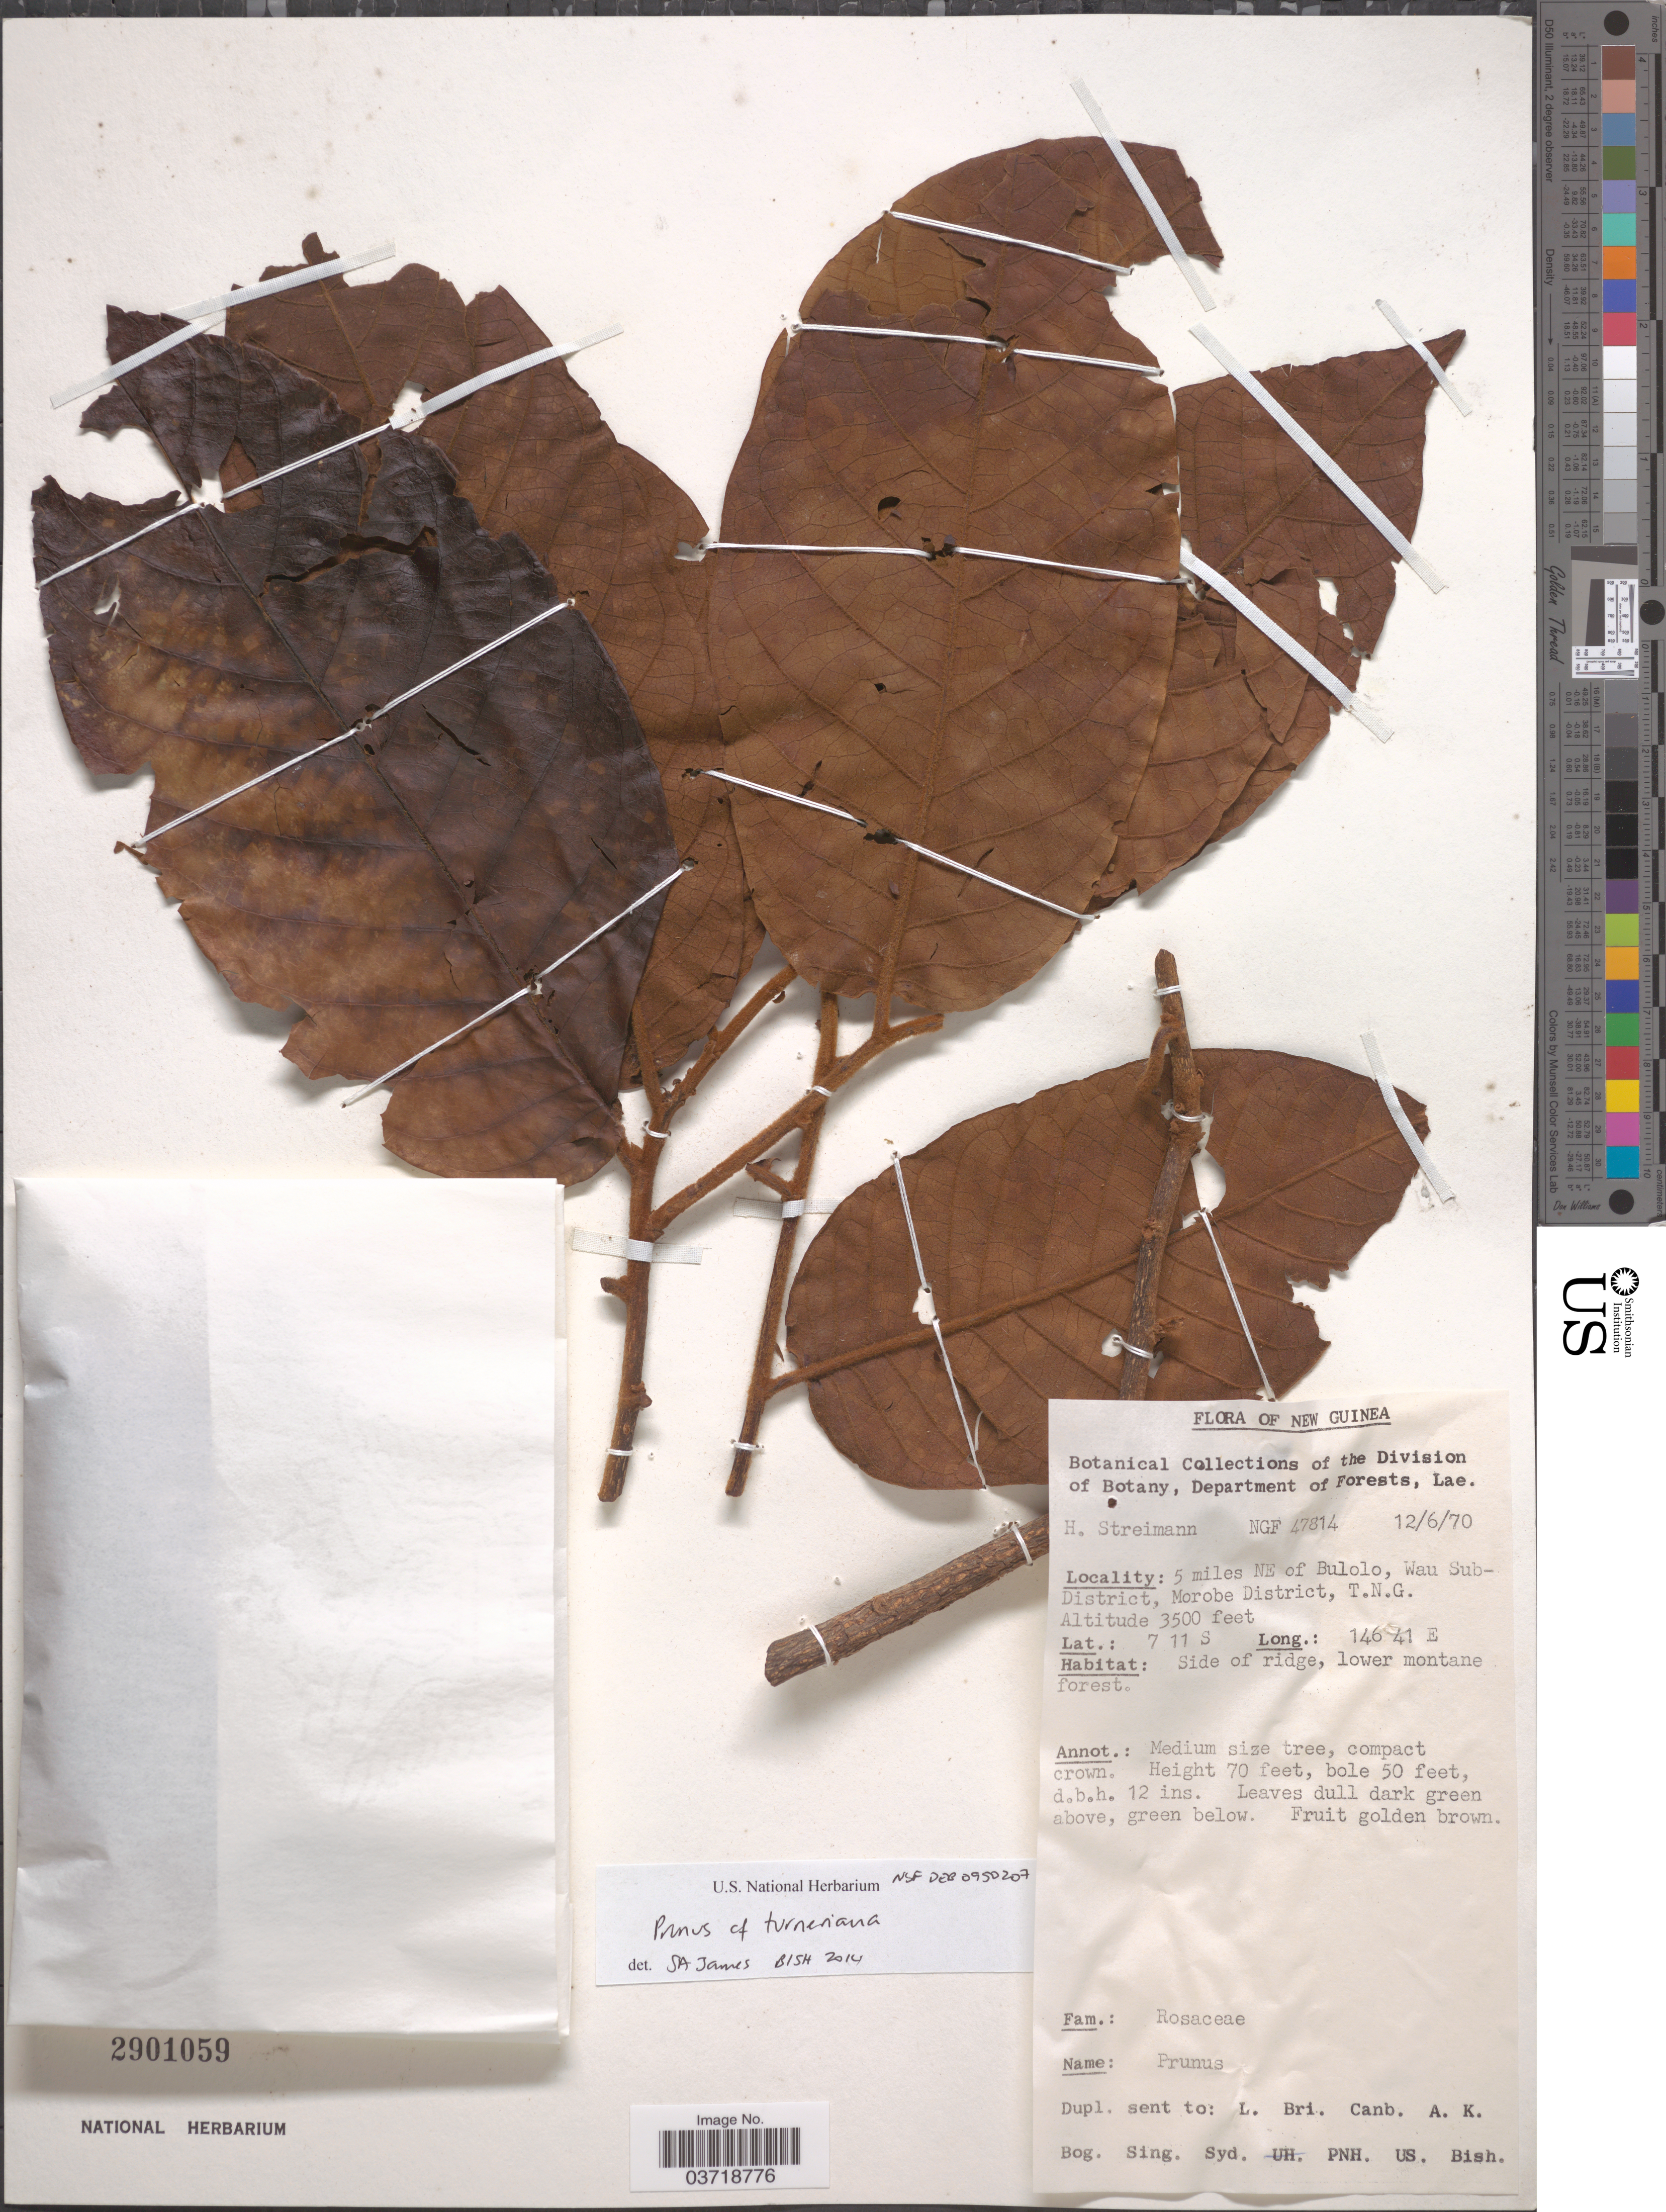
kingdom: Plantae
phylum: Tracheophyta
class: Magnoliopsida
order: Rosales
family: Rosaceae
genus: Prunus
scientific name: Prunus turneriana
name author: (F.M. Bailey) Kalkman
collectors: H. Streiman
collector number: NGF 47814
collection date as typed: Transcribed d/m/y: 12/6/70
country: Papua New Guinea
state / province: Morobe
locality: New Guinea. 5 miles NE of Bulolo, Wau Sub-District, Morobe District, T. N. G.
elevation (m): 1067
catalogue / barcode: US 2901059